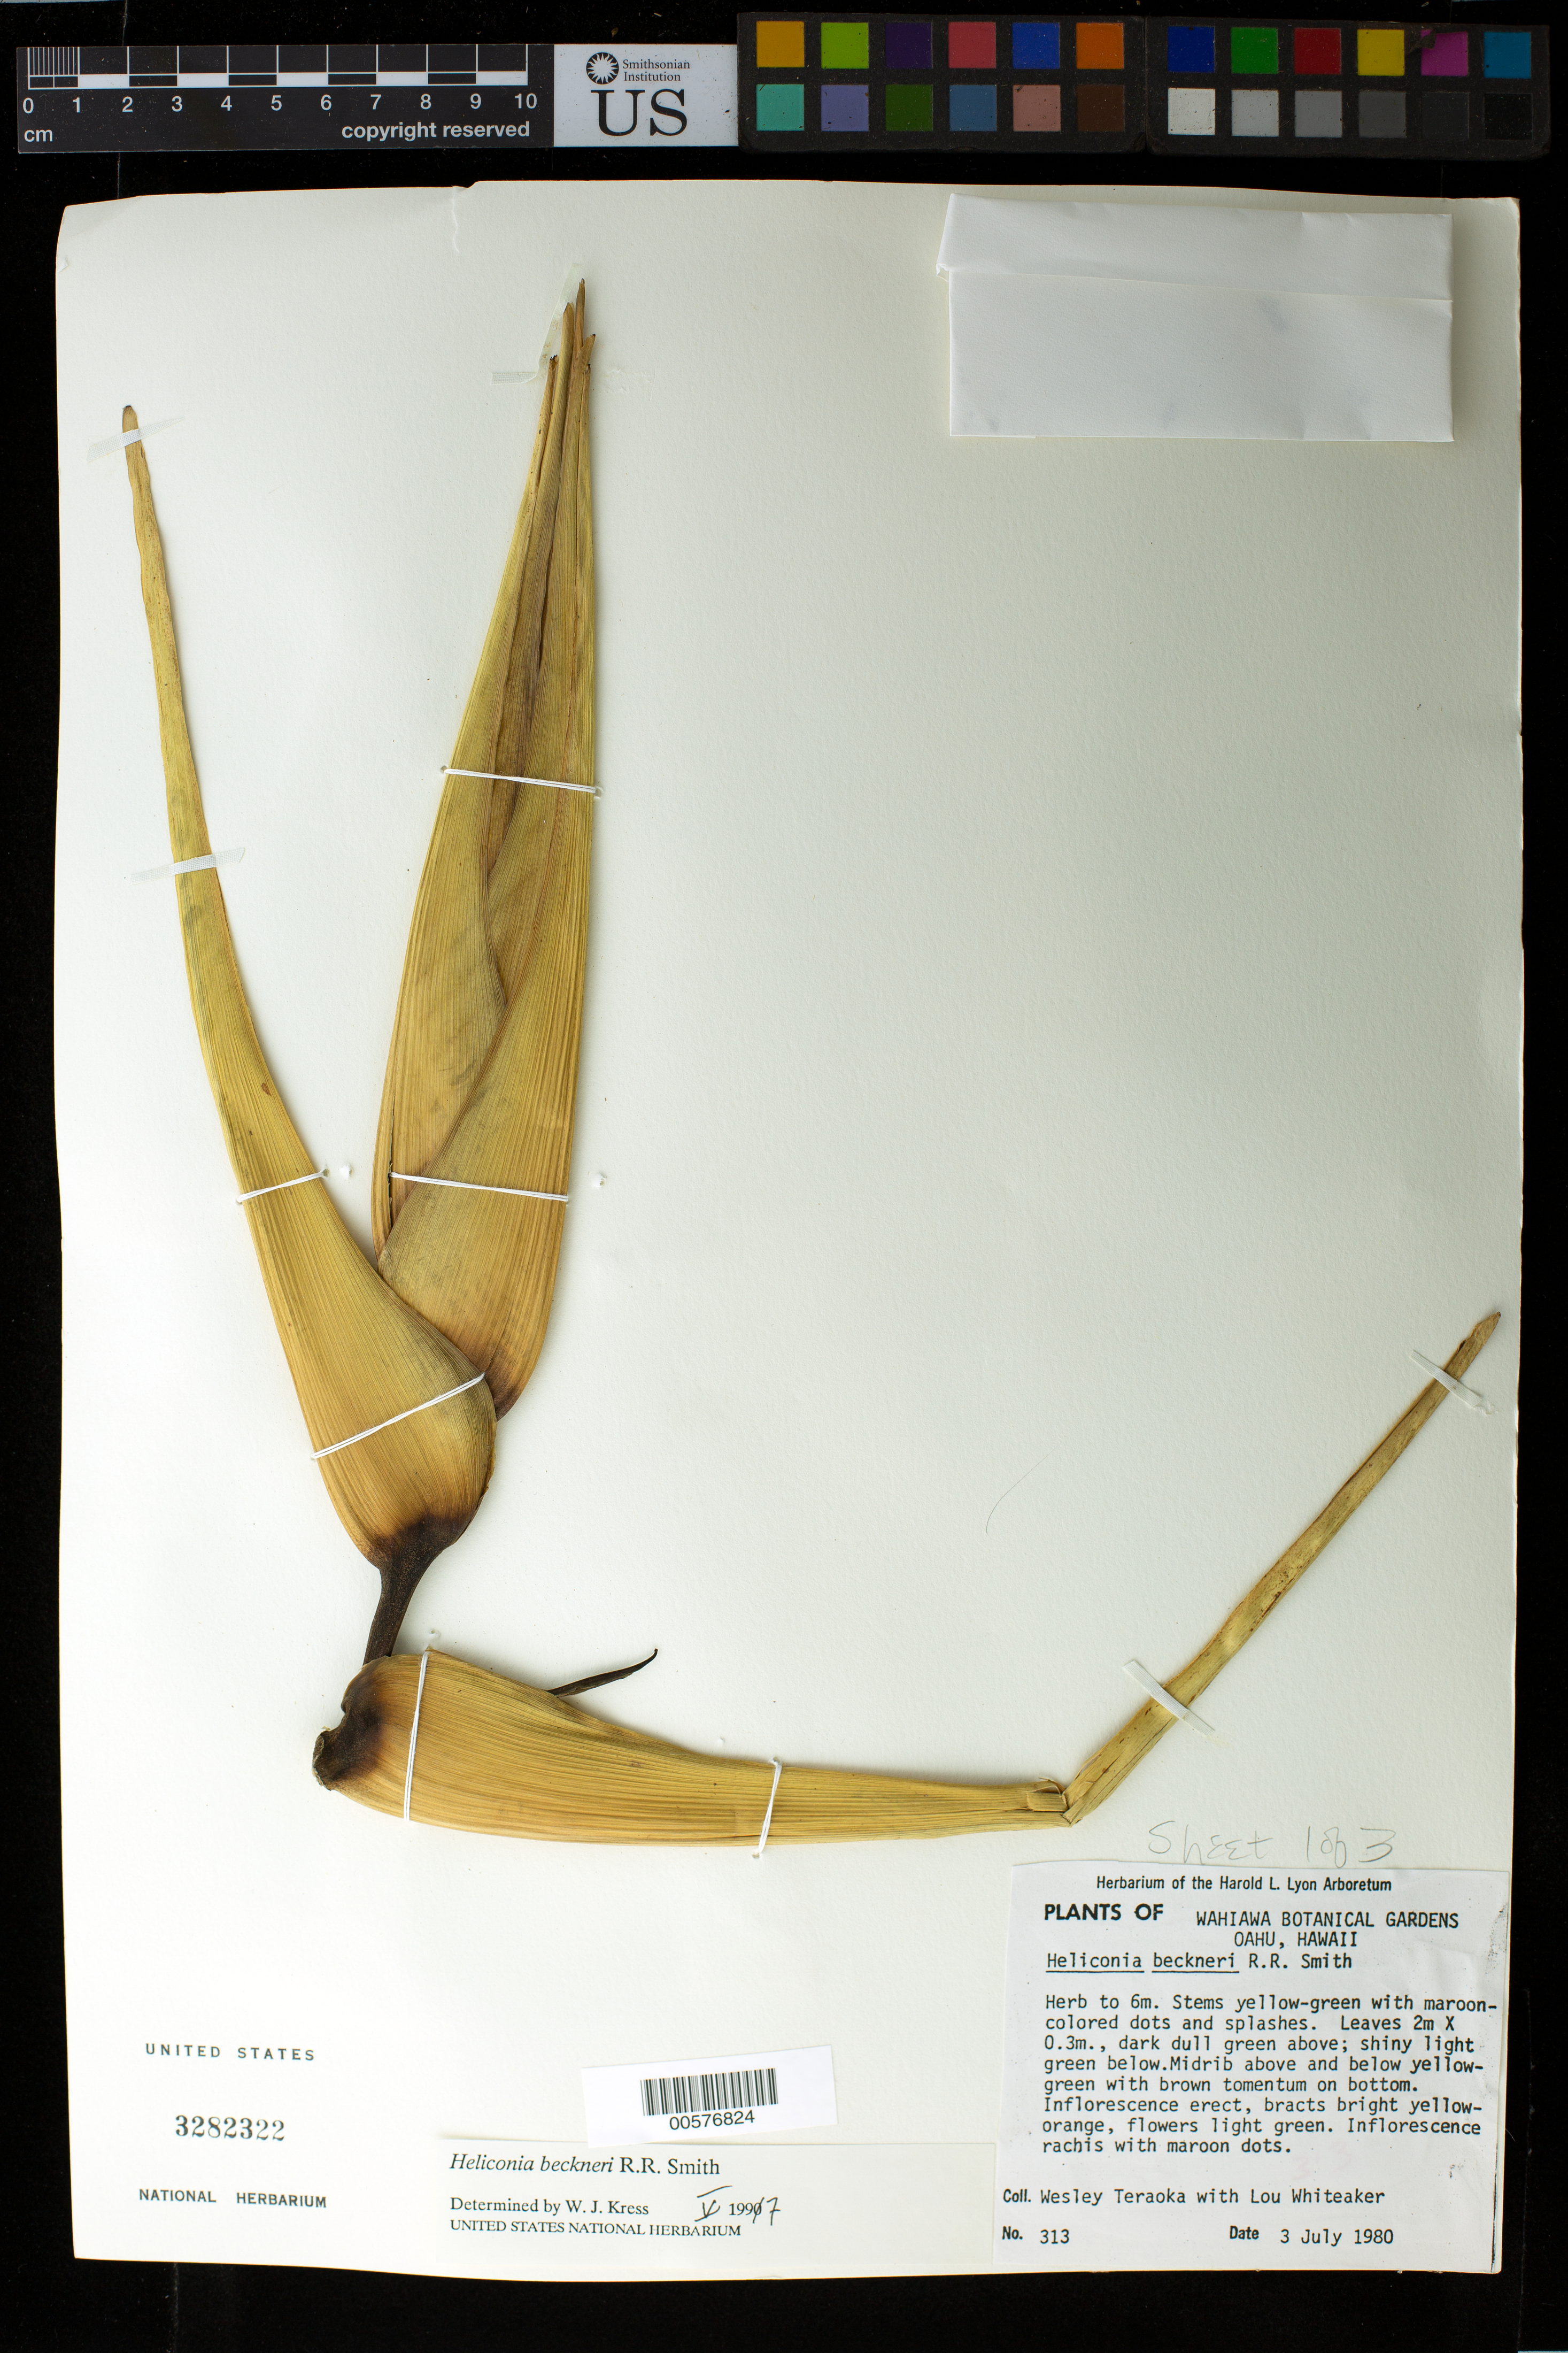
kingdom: Plantae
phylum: Tracheophyta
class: Liliopsida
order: Zingiberales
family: Heliconiaceae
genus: Heliconia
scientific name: Heliconia beckneri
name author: R.R. Sm.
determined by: Kress, W. J., (US), Smithsonian Institution - National Museum of Natural History (UNITED STATES)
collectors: W. Teraoka & L. Whiteaker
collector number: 313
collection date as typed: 3 Jul 1980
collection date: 1980-07-03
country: United States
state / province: Hawaii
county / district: Honolulu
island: Oahu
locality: Wahiawa Botanical Gardens.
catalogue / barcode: US 3282322